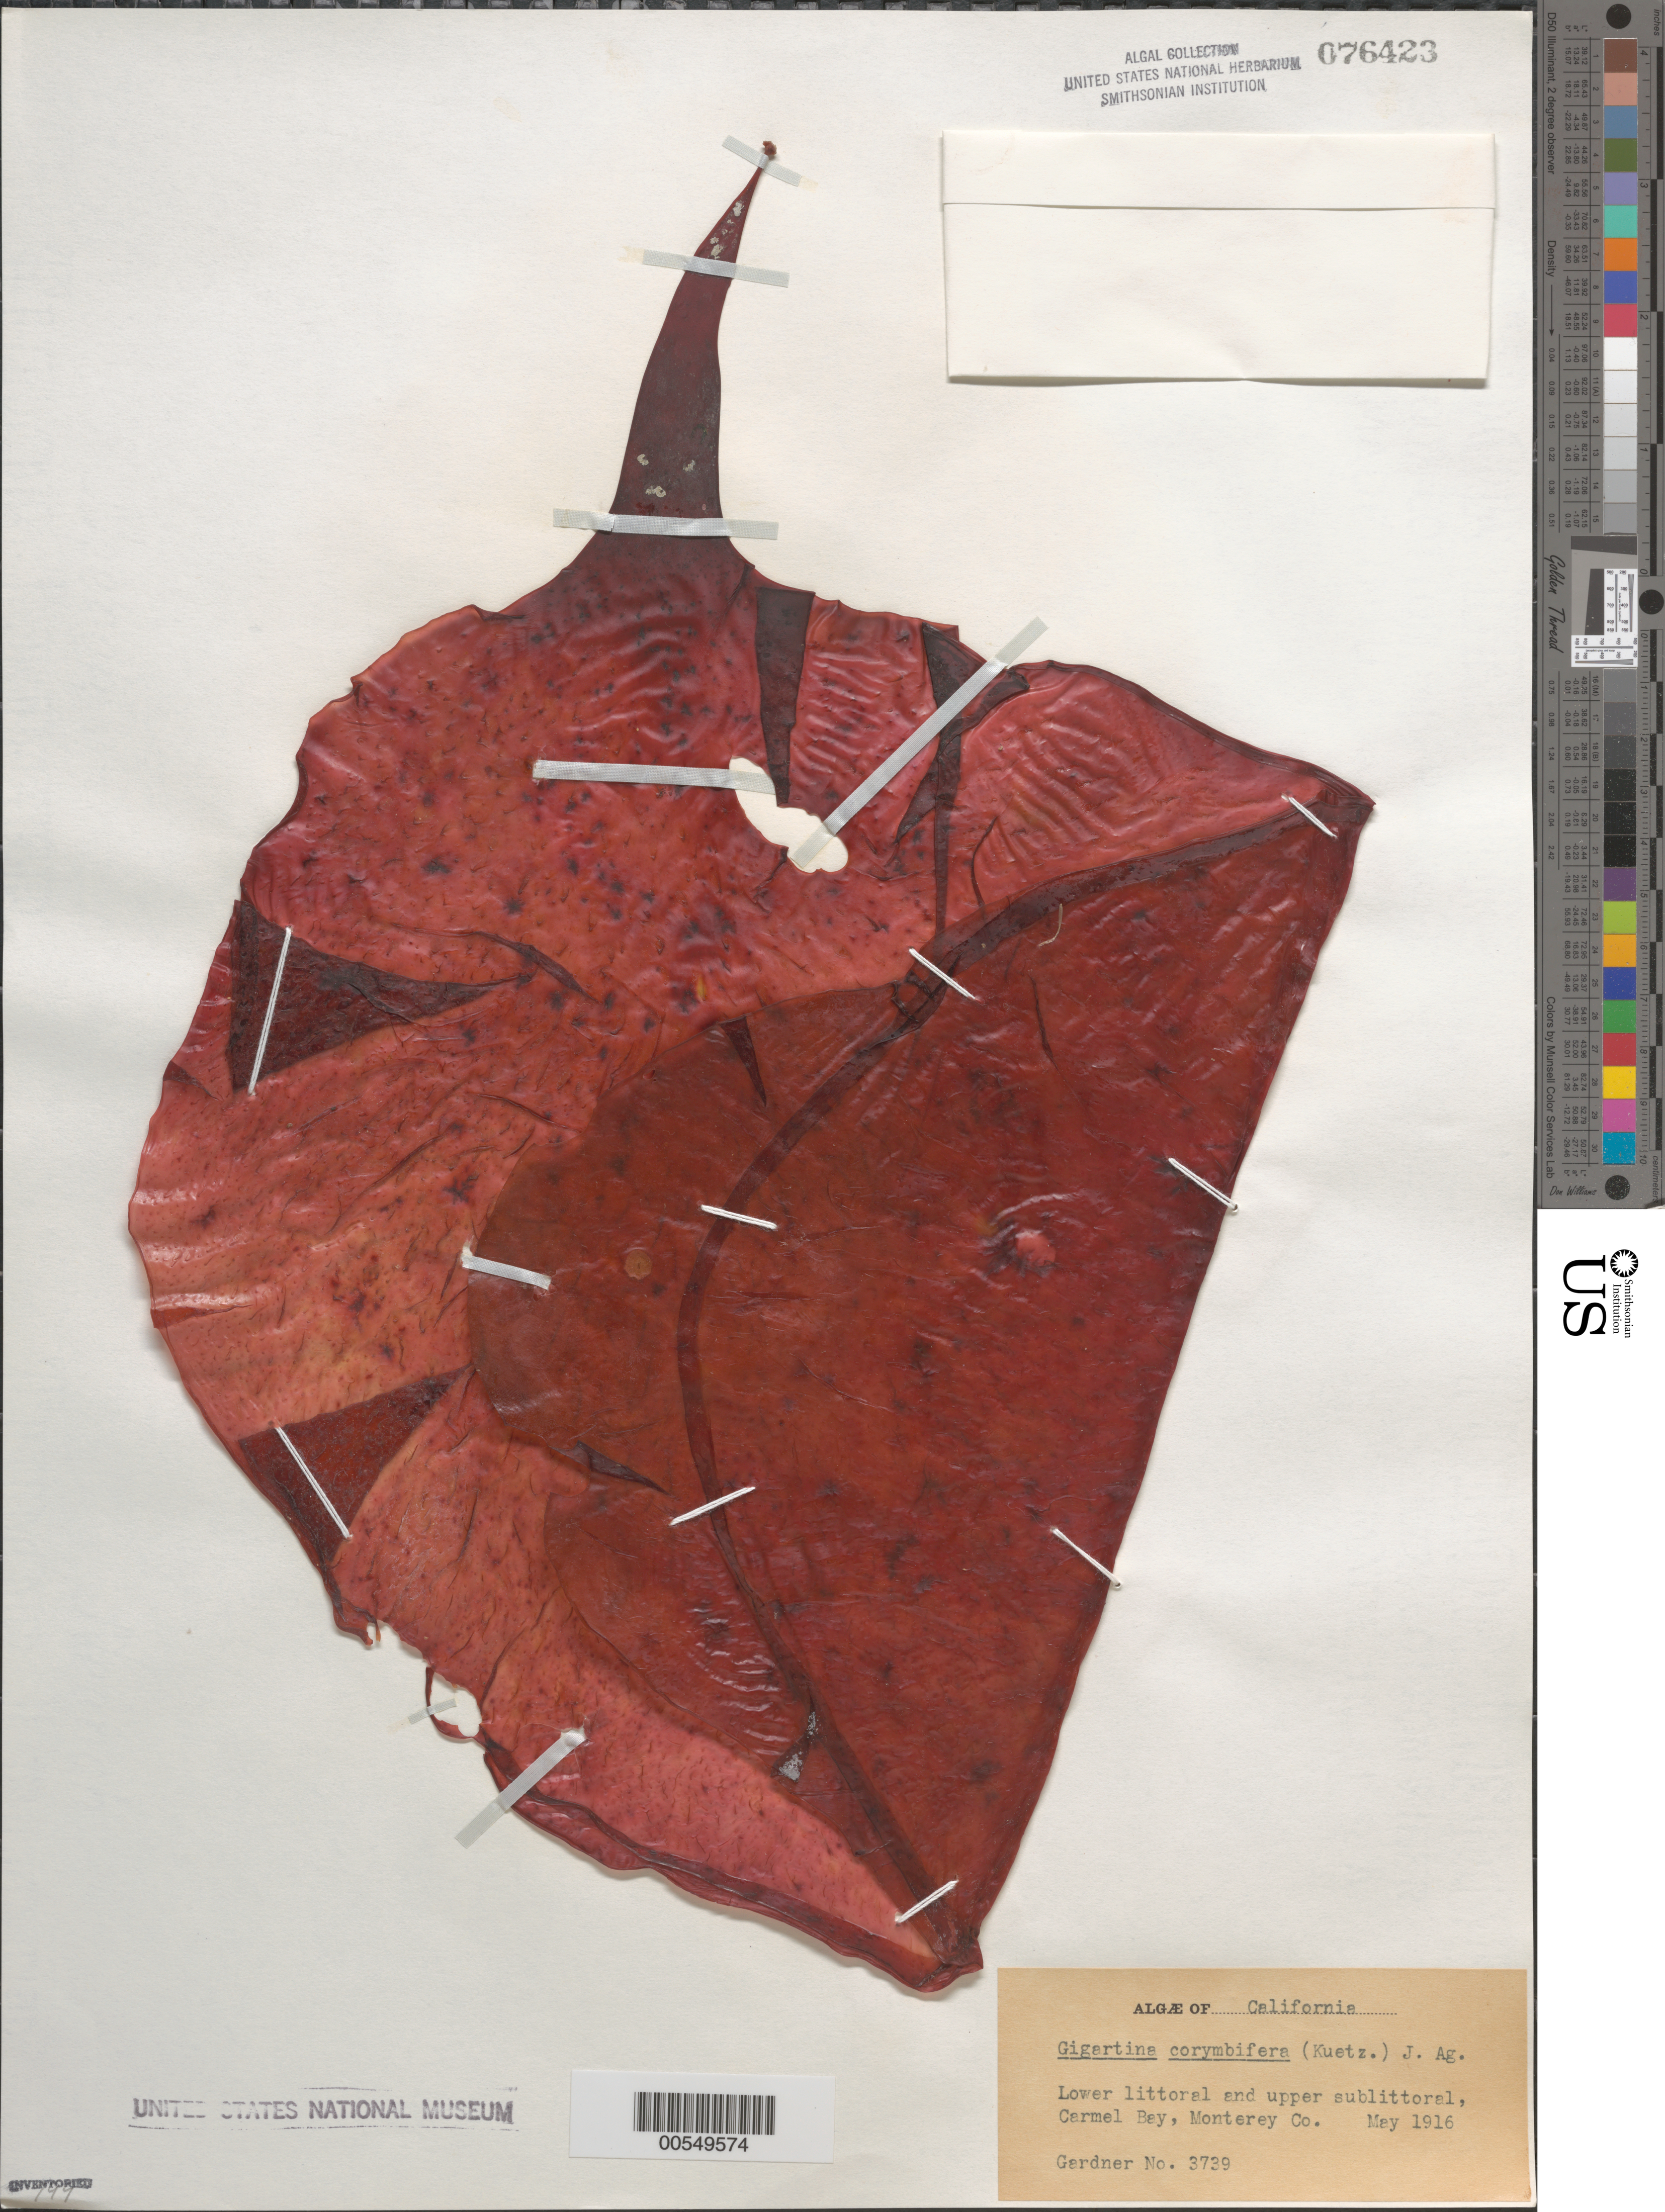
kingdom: Plantae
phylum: Rhodophyta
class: Florideophyceae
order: Gigartinales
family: Gigartinaceae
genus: Chondracanthus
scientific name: Chondracanthus corymbiferus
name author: (Kütz.) Guiry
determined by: Algae name updating Project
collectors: N. Gardner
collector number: NLG 3739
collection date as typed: May 1916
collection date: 1916-05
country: United States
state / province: California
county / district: Monterey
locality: Carmel Bay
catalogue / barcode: US 76423